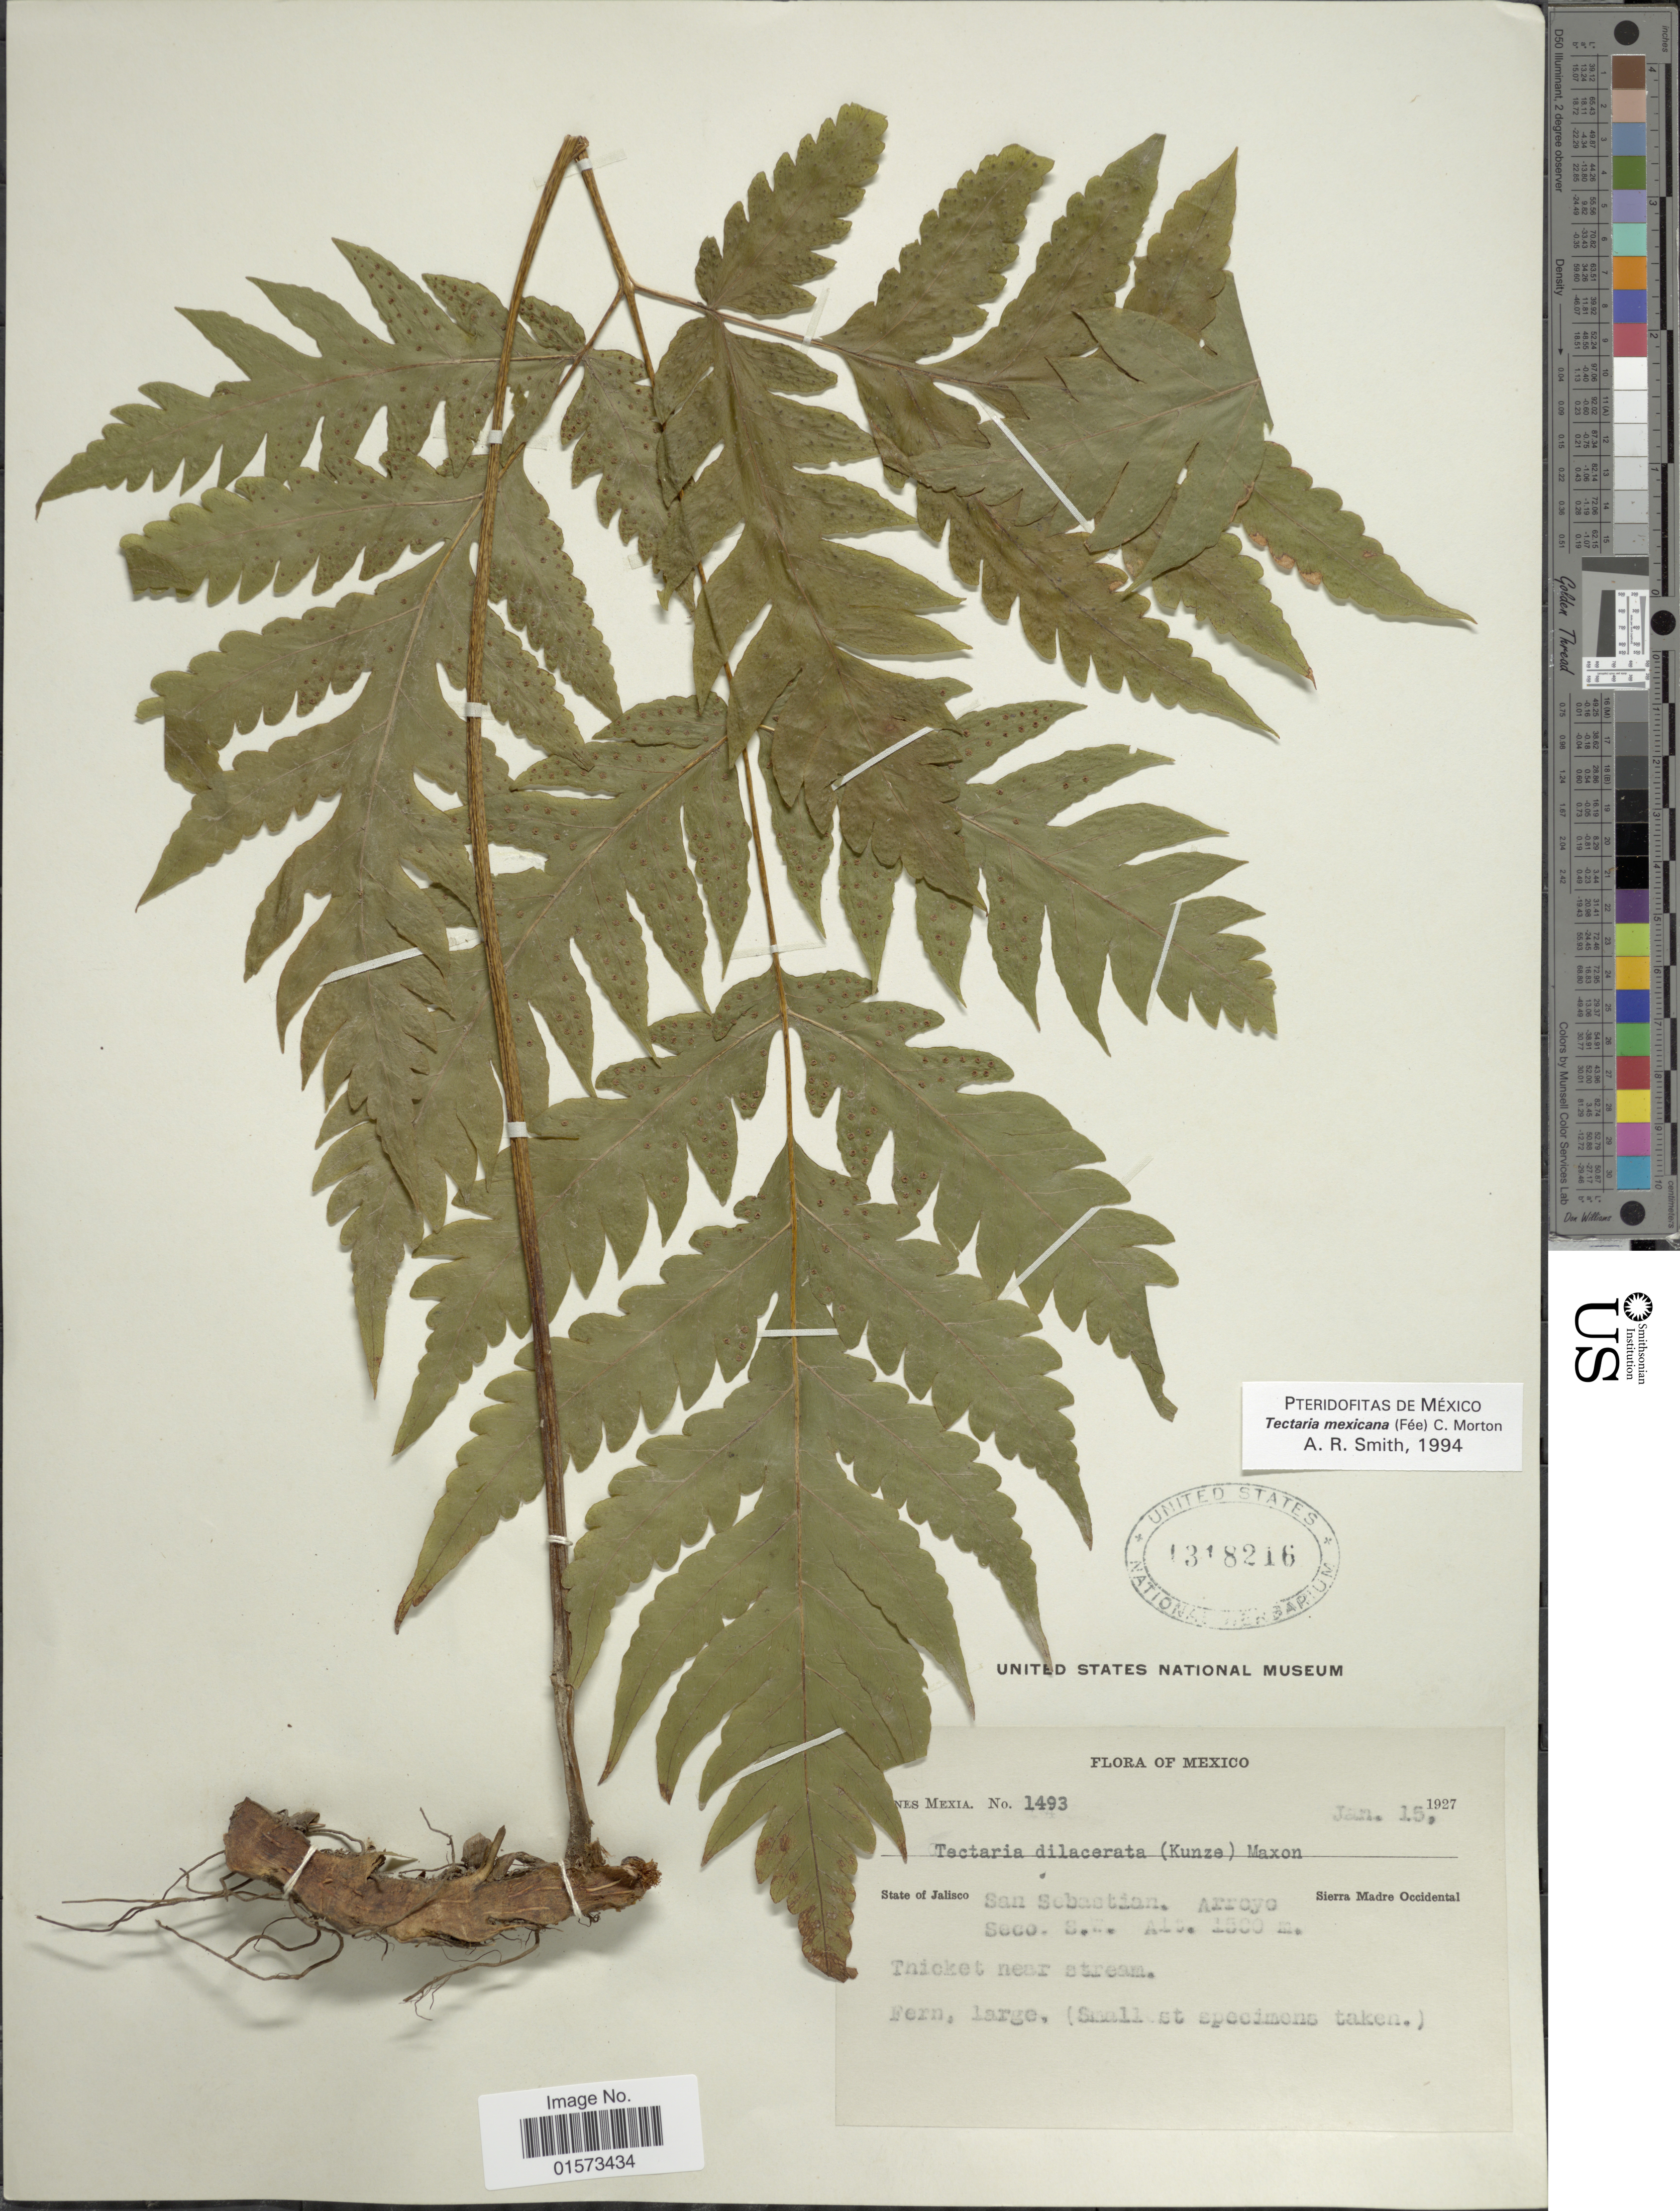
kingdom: Plantae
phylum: Tracheophyta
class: Polypodiopsida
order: Polypodiales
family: Tectariaceae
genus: Tectaria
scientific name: Tectaria mexicana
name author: (Fée) C.V. Morton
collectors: Y. Mexia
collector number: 1493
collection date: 1927-01-15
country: Mexico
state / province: Jalisco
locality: State of Jalisco, Sierra Madre Occidental, San Sebastian, Arroyo SEco, S. W.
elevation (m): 1500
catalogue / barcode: US 1318216